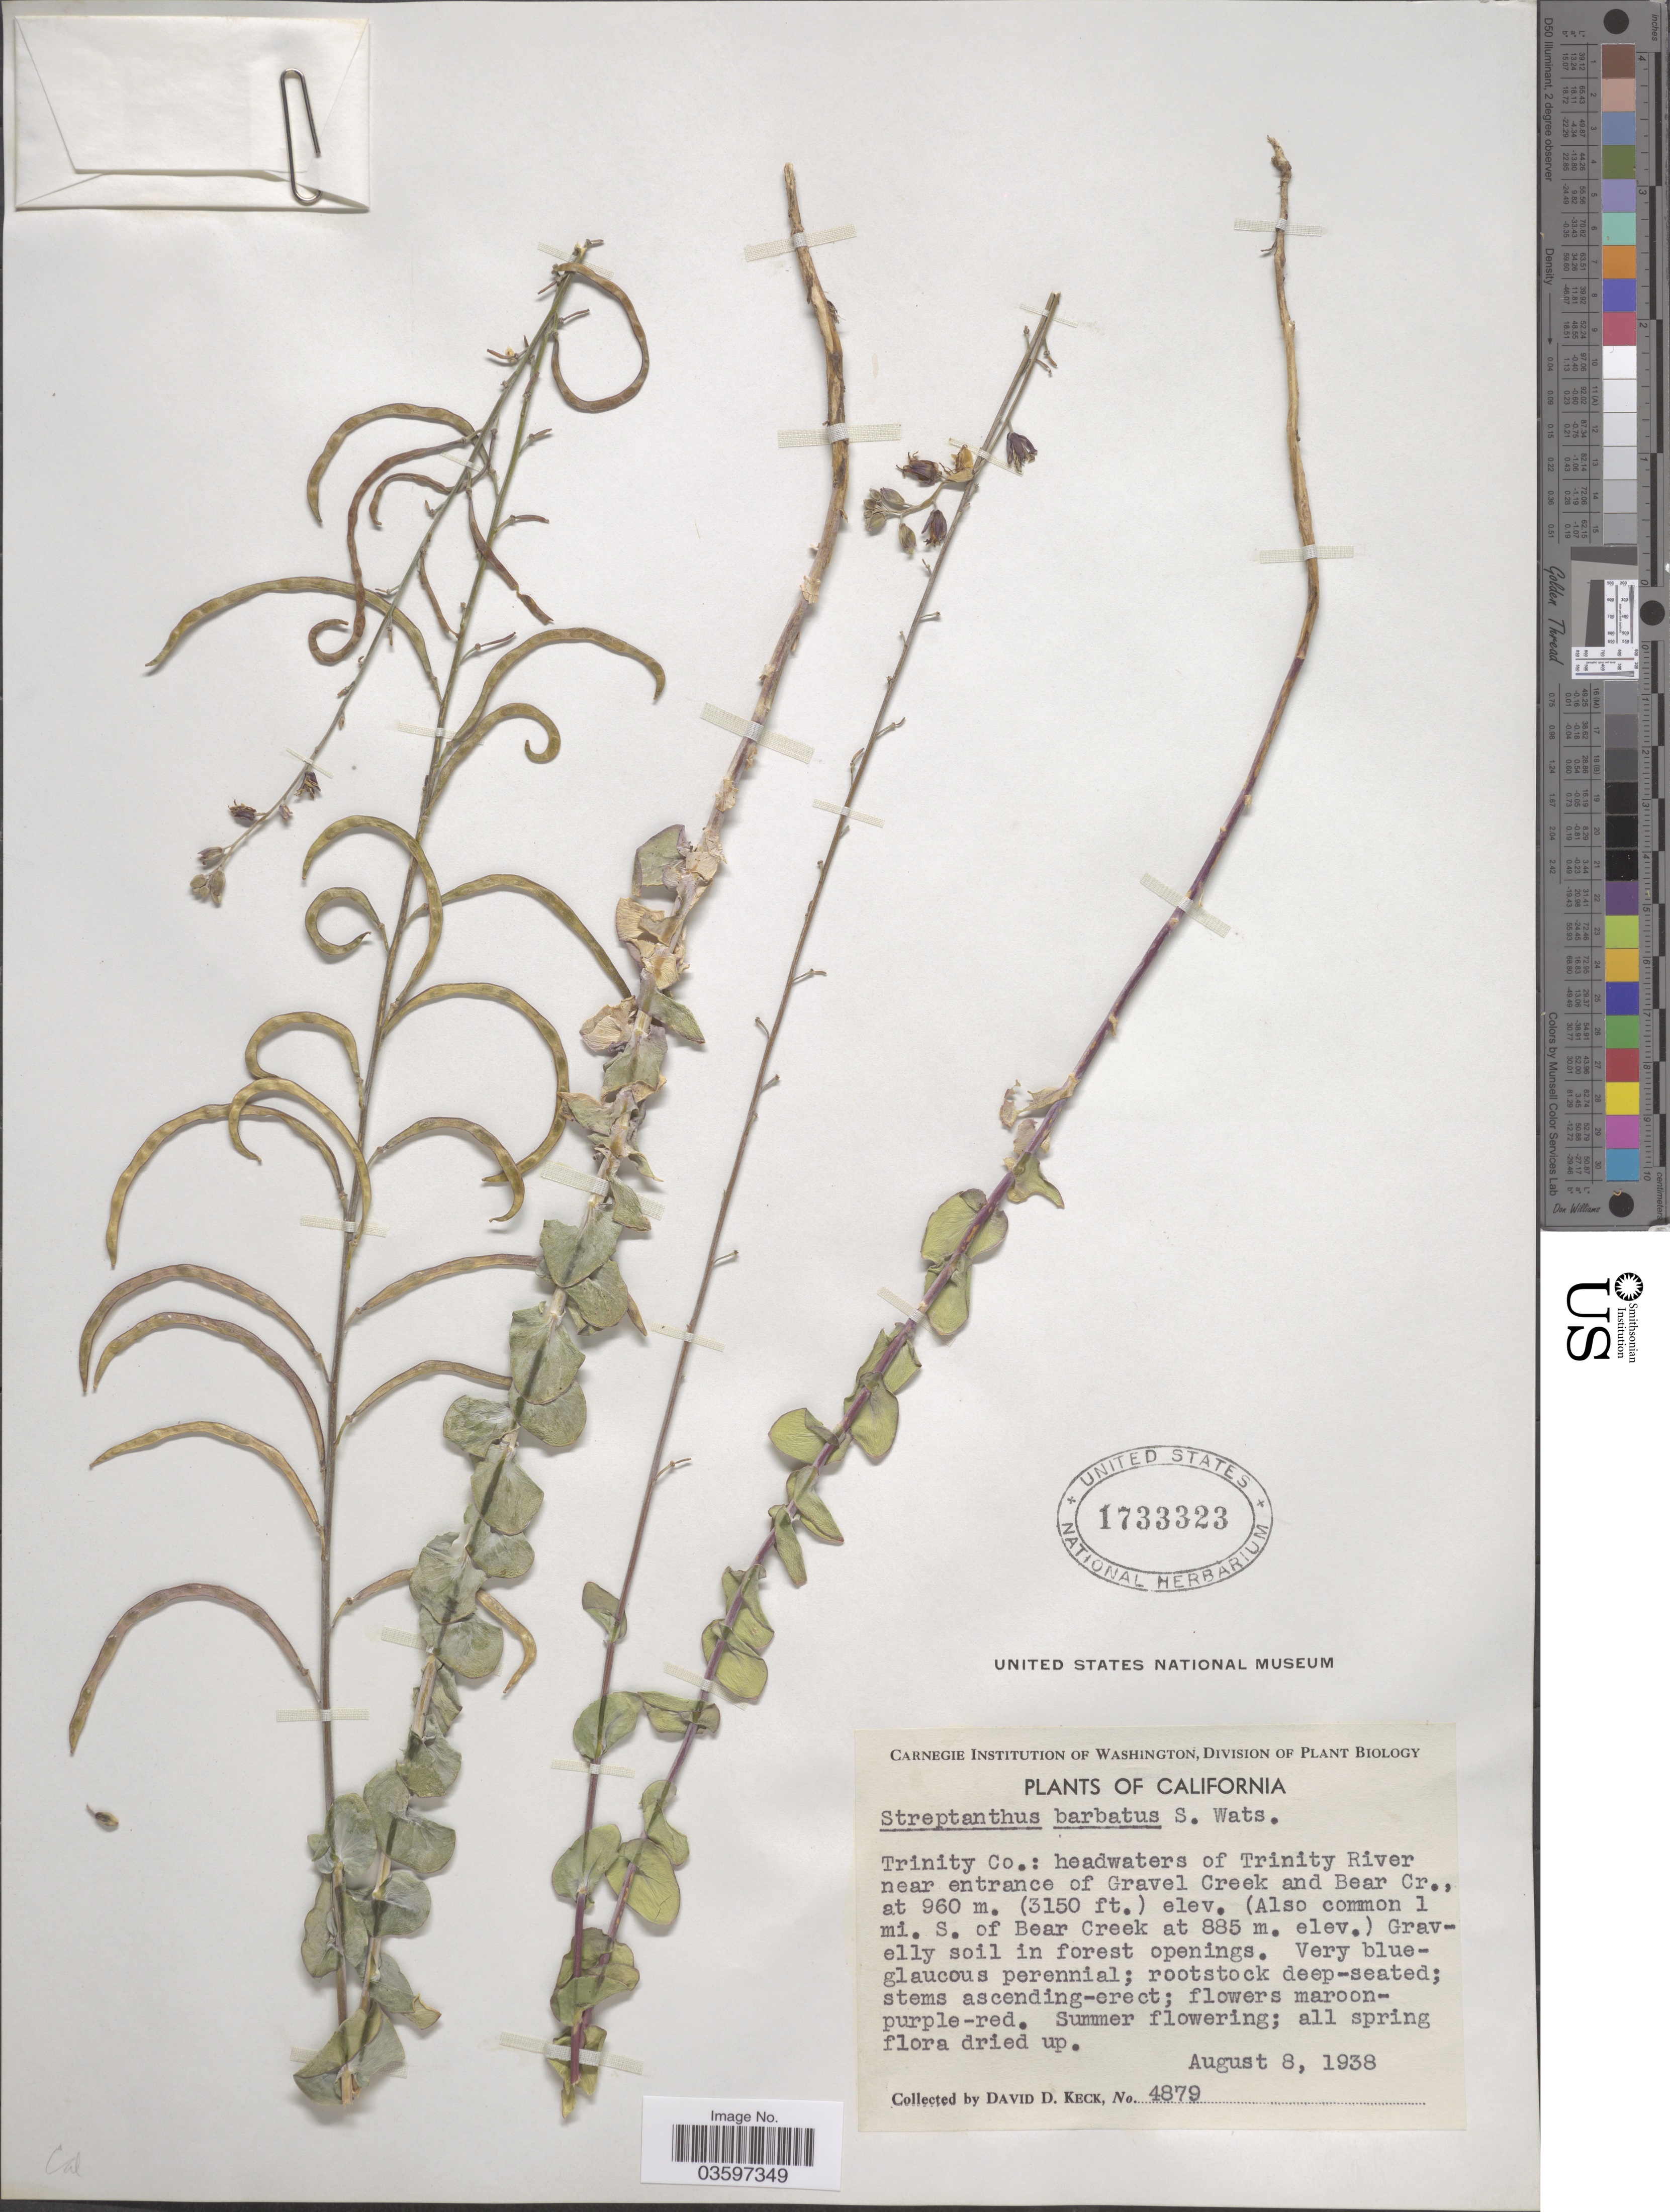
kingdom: Plantae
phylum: Tracheophyta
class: Magnoliopsida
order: Brassicales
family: Brassicaceae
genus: Streptanthus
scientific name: Streptanthus barbatus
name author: S. Watson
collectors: D. D. Keck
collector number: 4879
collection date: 1938-08-08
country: United States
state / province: California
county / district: Trinity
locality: Trinity Co.: headwaters of Trinity River near entrance of Gravel Creek and Bear Cr.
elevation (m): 960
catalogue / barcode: US 1733323